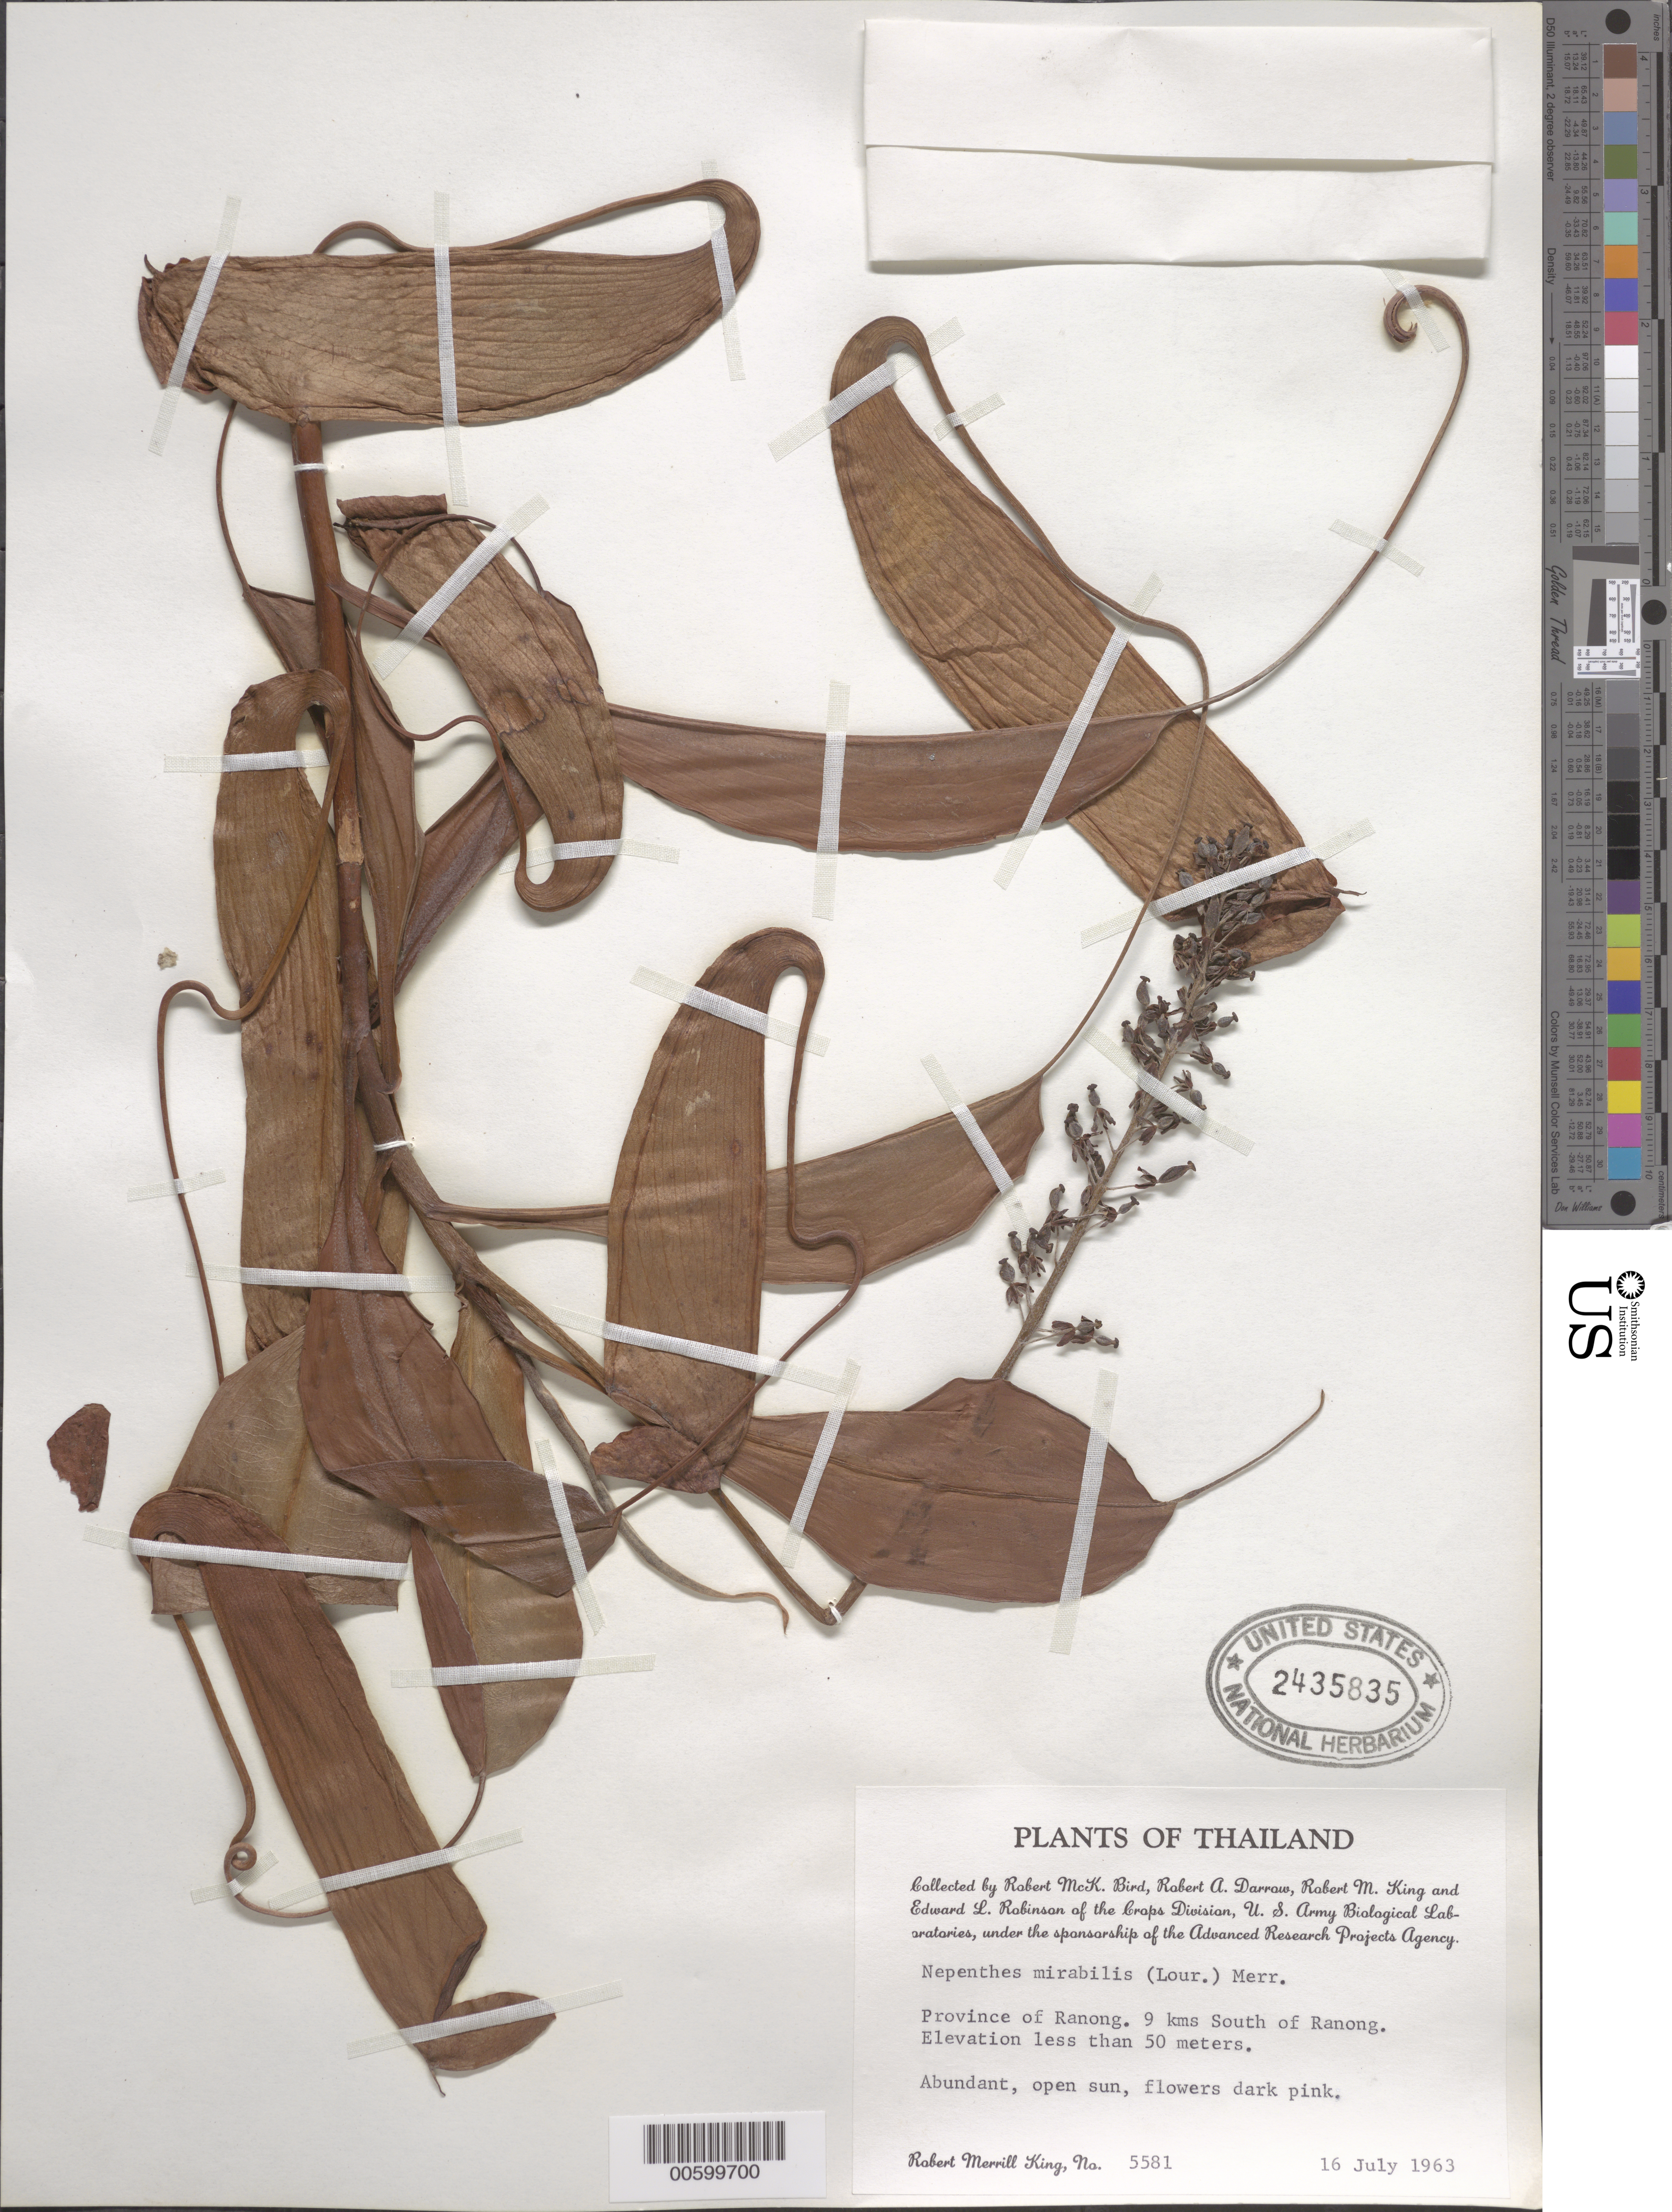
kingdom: Plantae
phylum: Tracheophyta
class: Magnoliopsida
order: Caryophyllales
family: Nepenthaceae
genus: Nepenthes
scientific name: Nepenthes ampullaria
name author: Jack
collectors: R. M. King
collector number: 5581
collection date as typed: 16 Jul 1963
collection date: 1963-07-16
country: Thailand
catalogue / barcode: US 2435835